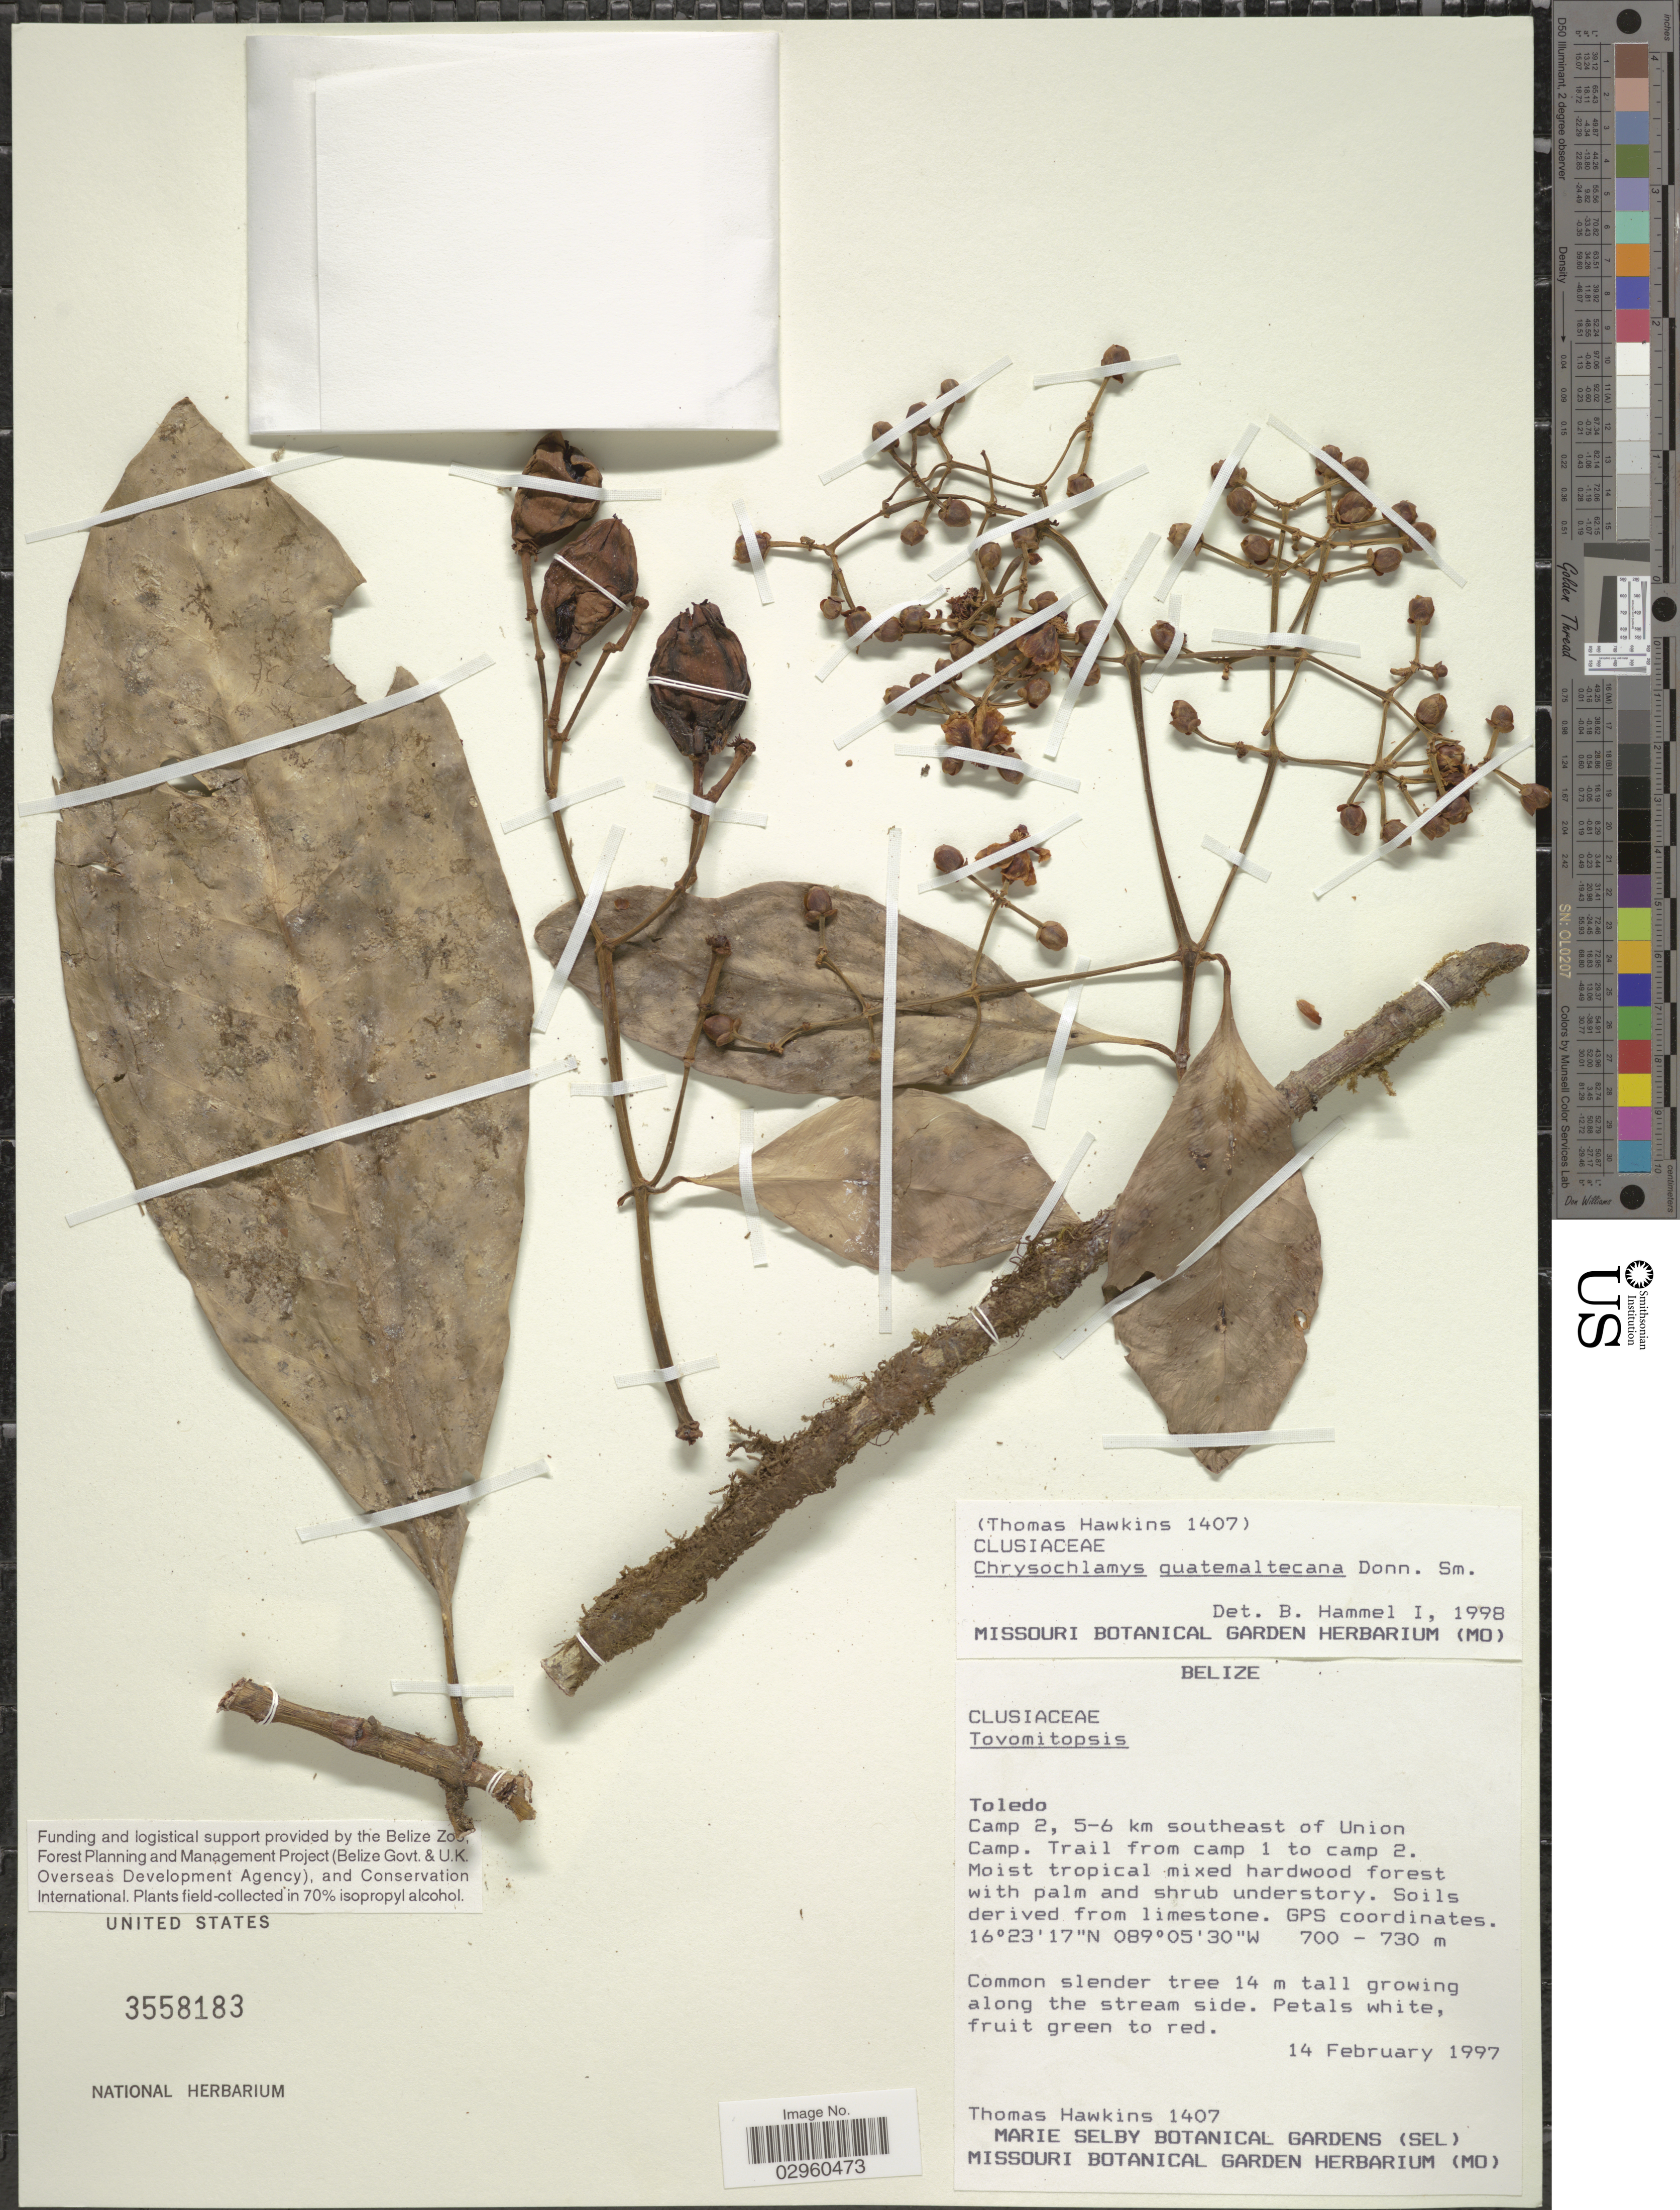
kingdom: Plantae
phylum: Tracheophyta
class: Magnoliopsida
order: Malpighiales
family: Clusiaceae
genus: Tovomitopsis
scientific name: Tovomitopsis guatemaltecana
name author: (Donn. Sm.) Standl. & Steyerm.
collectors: T. Hawkins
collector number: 1407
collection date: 1997-02-14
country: Belize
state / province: Toledo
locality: Camp 2, 5-6 km southeast of Union Camp. Trail from camp 1 to camp 2.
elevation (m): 700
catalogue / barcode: US 3558183